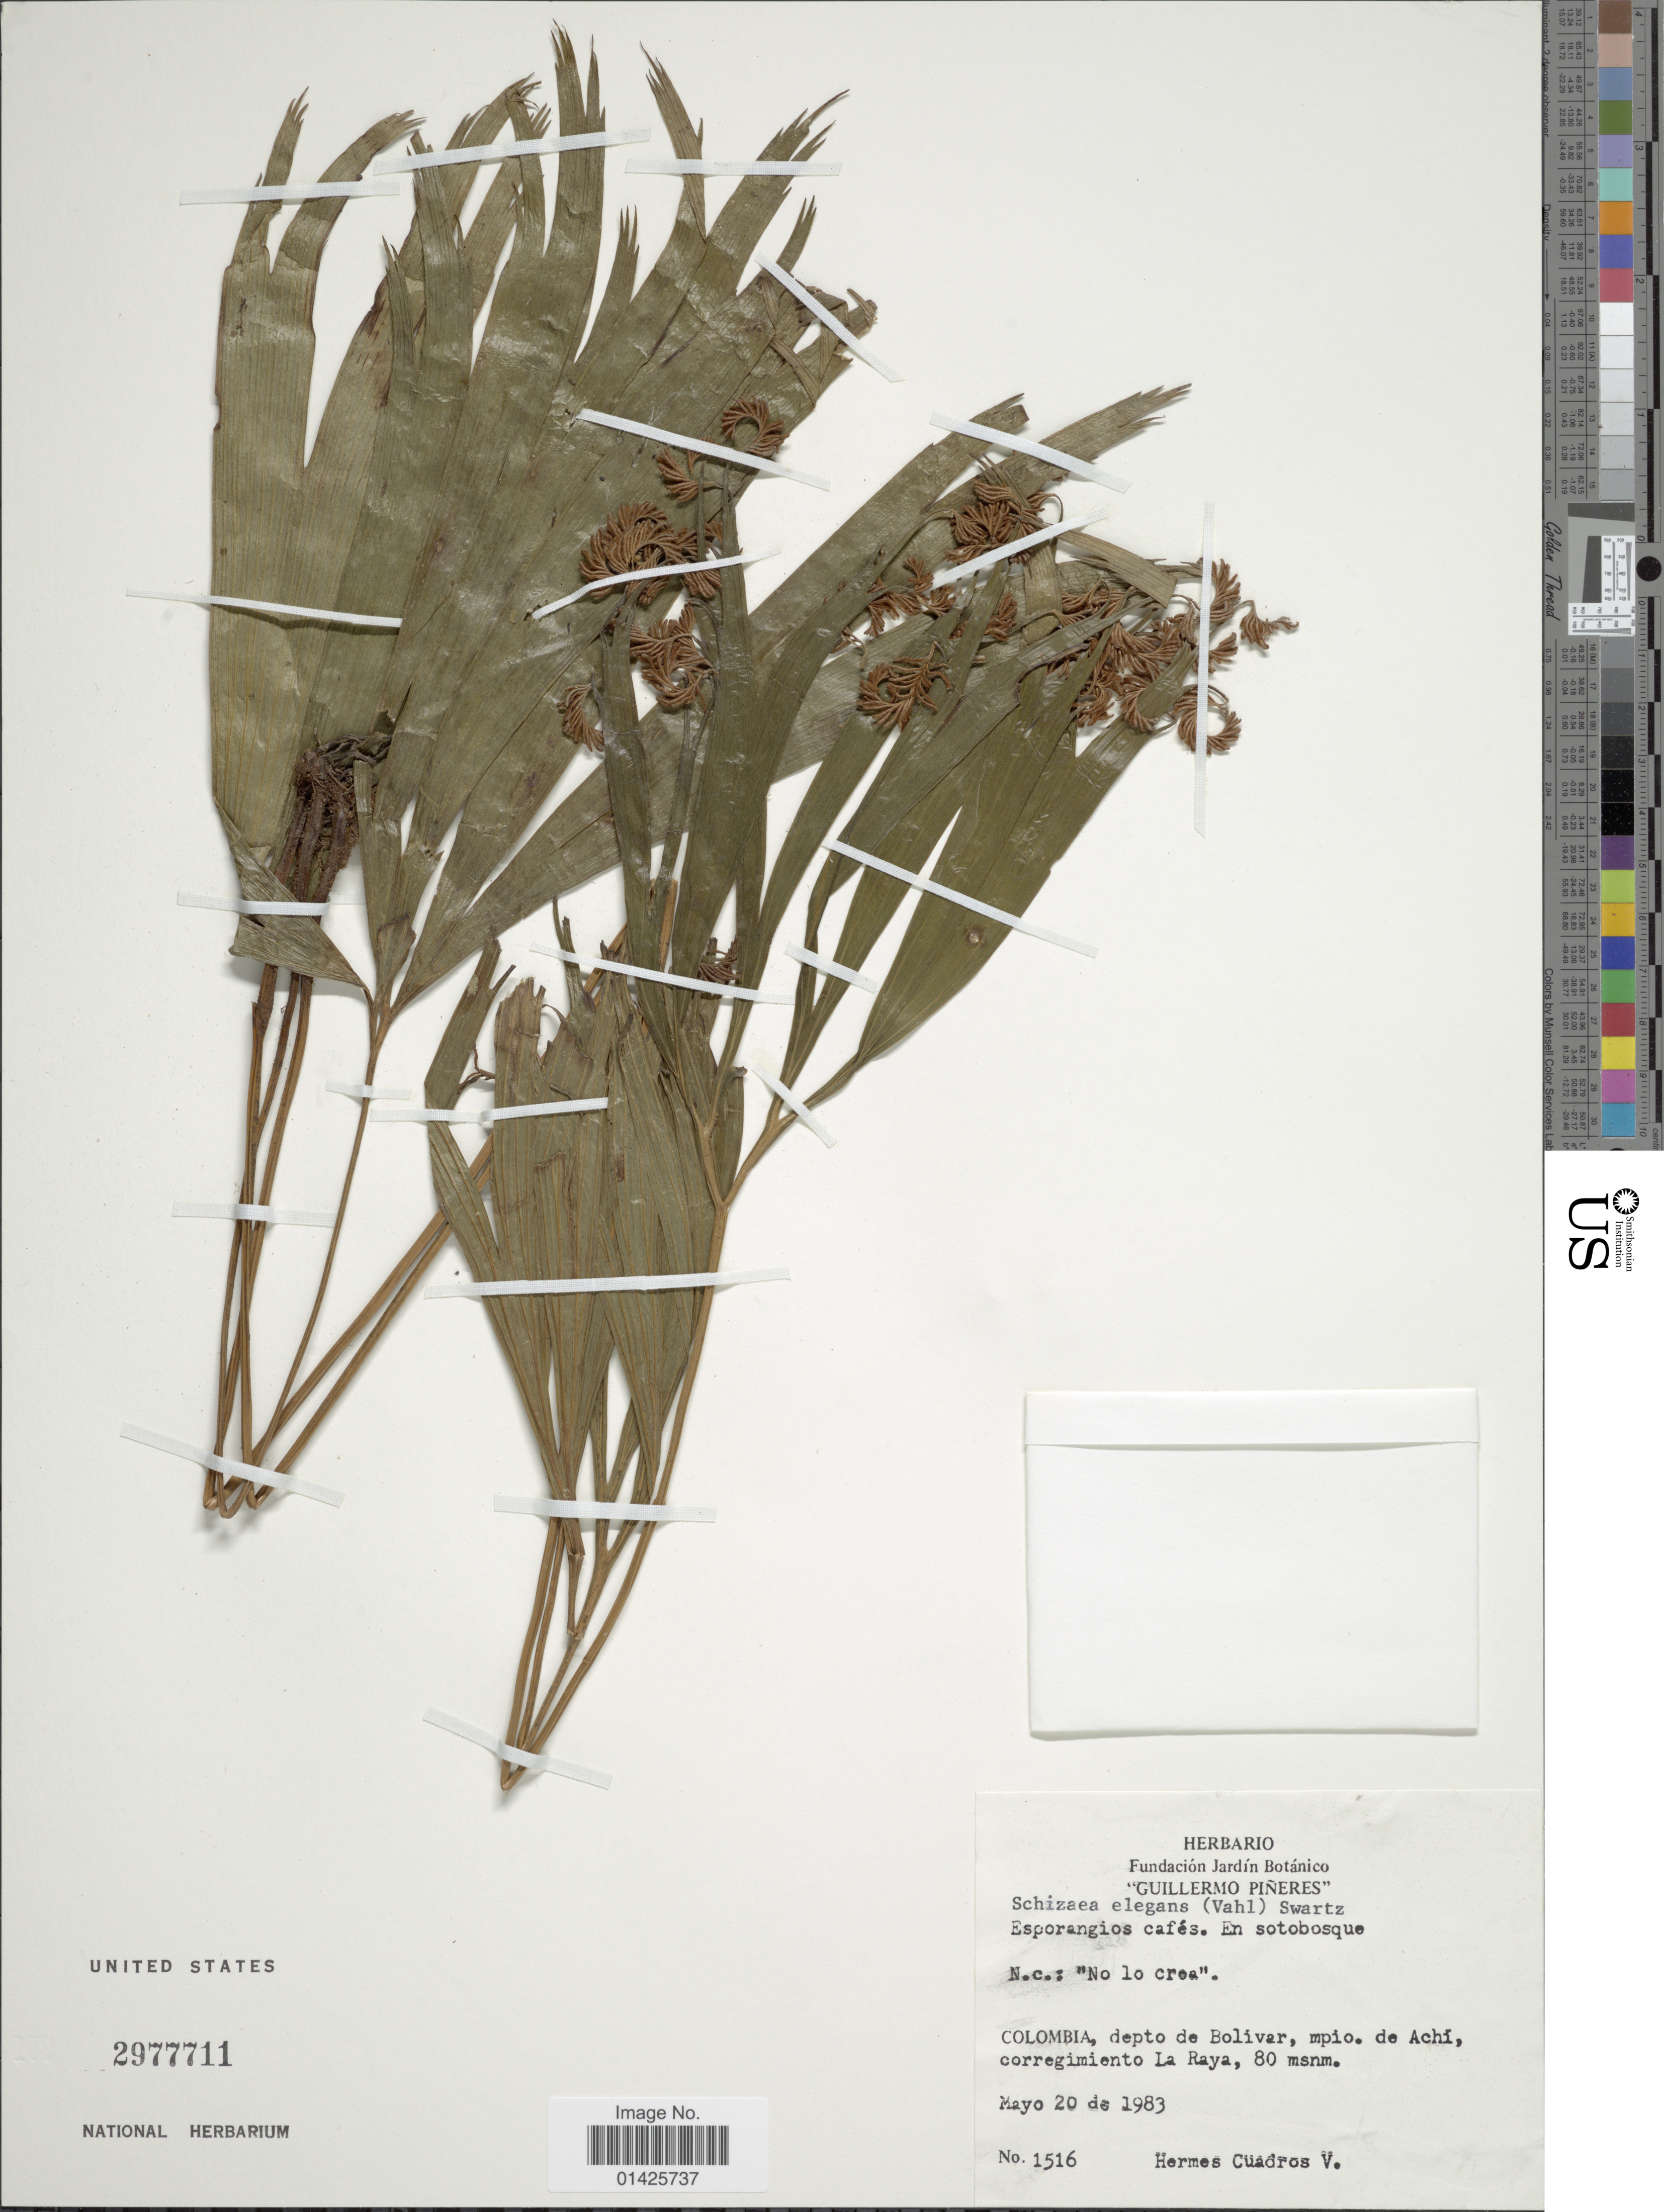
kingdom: Plantae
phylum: Tracheophyta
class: Polypodiopsida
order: Schizaeales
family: Schizaeaceae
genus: Schizaea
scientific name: Schizaea elegans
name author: (Vahl) Sw.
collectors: H. Cuadros V.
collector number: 1516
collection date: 1983-05-20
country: Colombia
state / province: Bolívar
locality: Depto de Bolivar, mpoi, de Achí, corregimiento La Raya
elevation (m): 80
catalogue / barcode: US 2977711